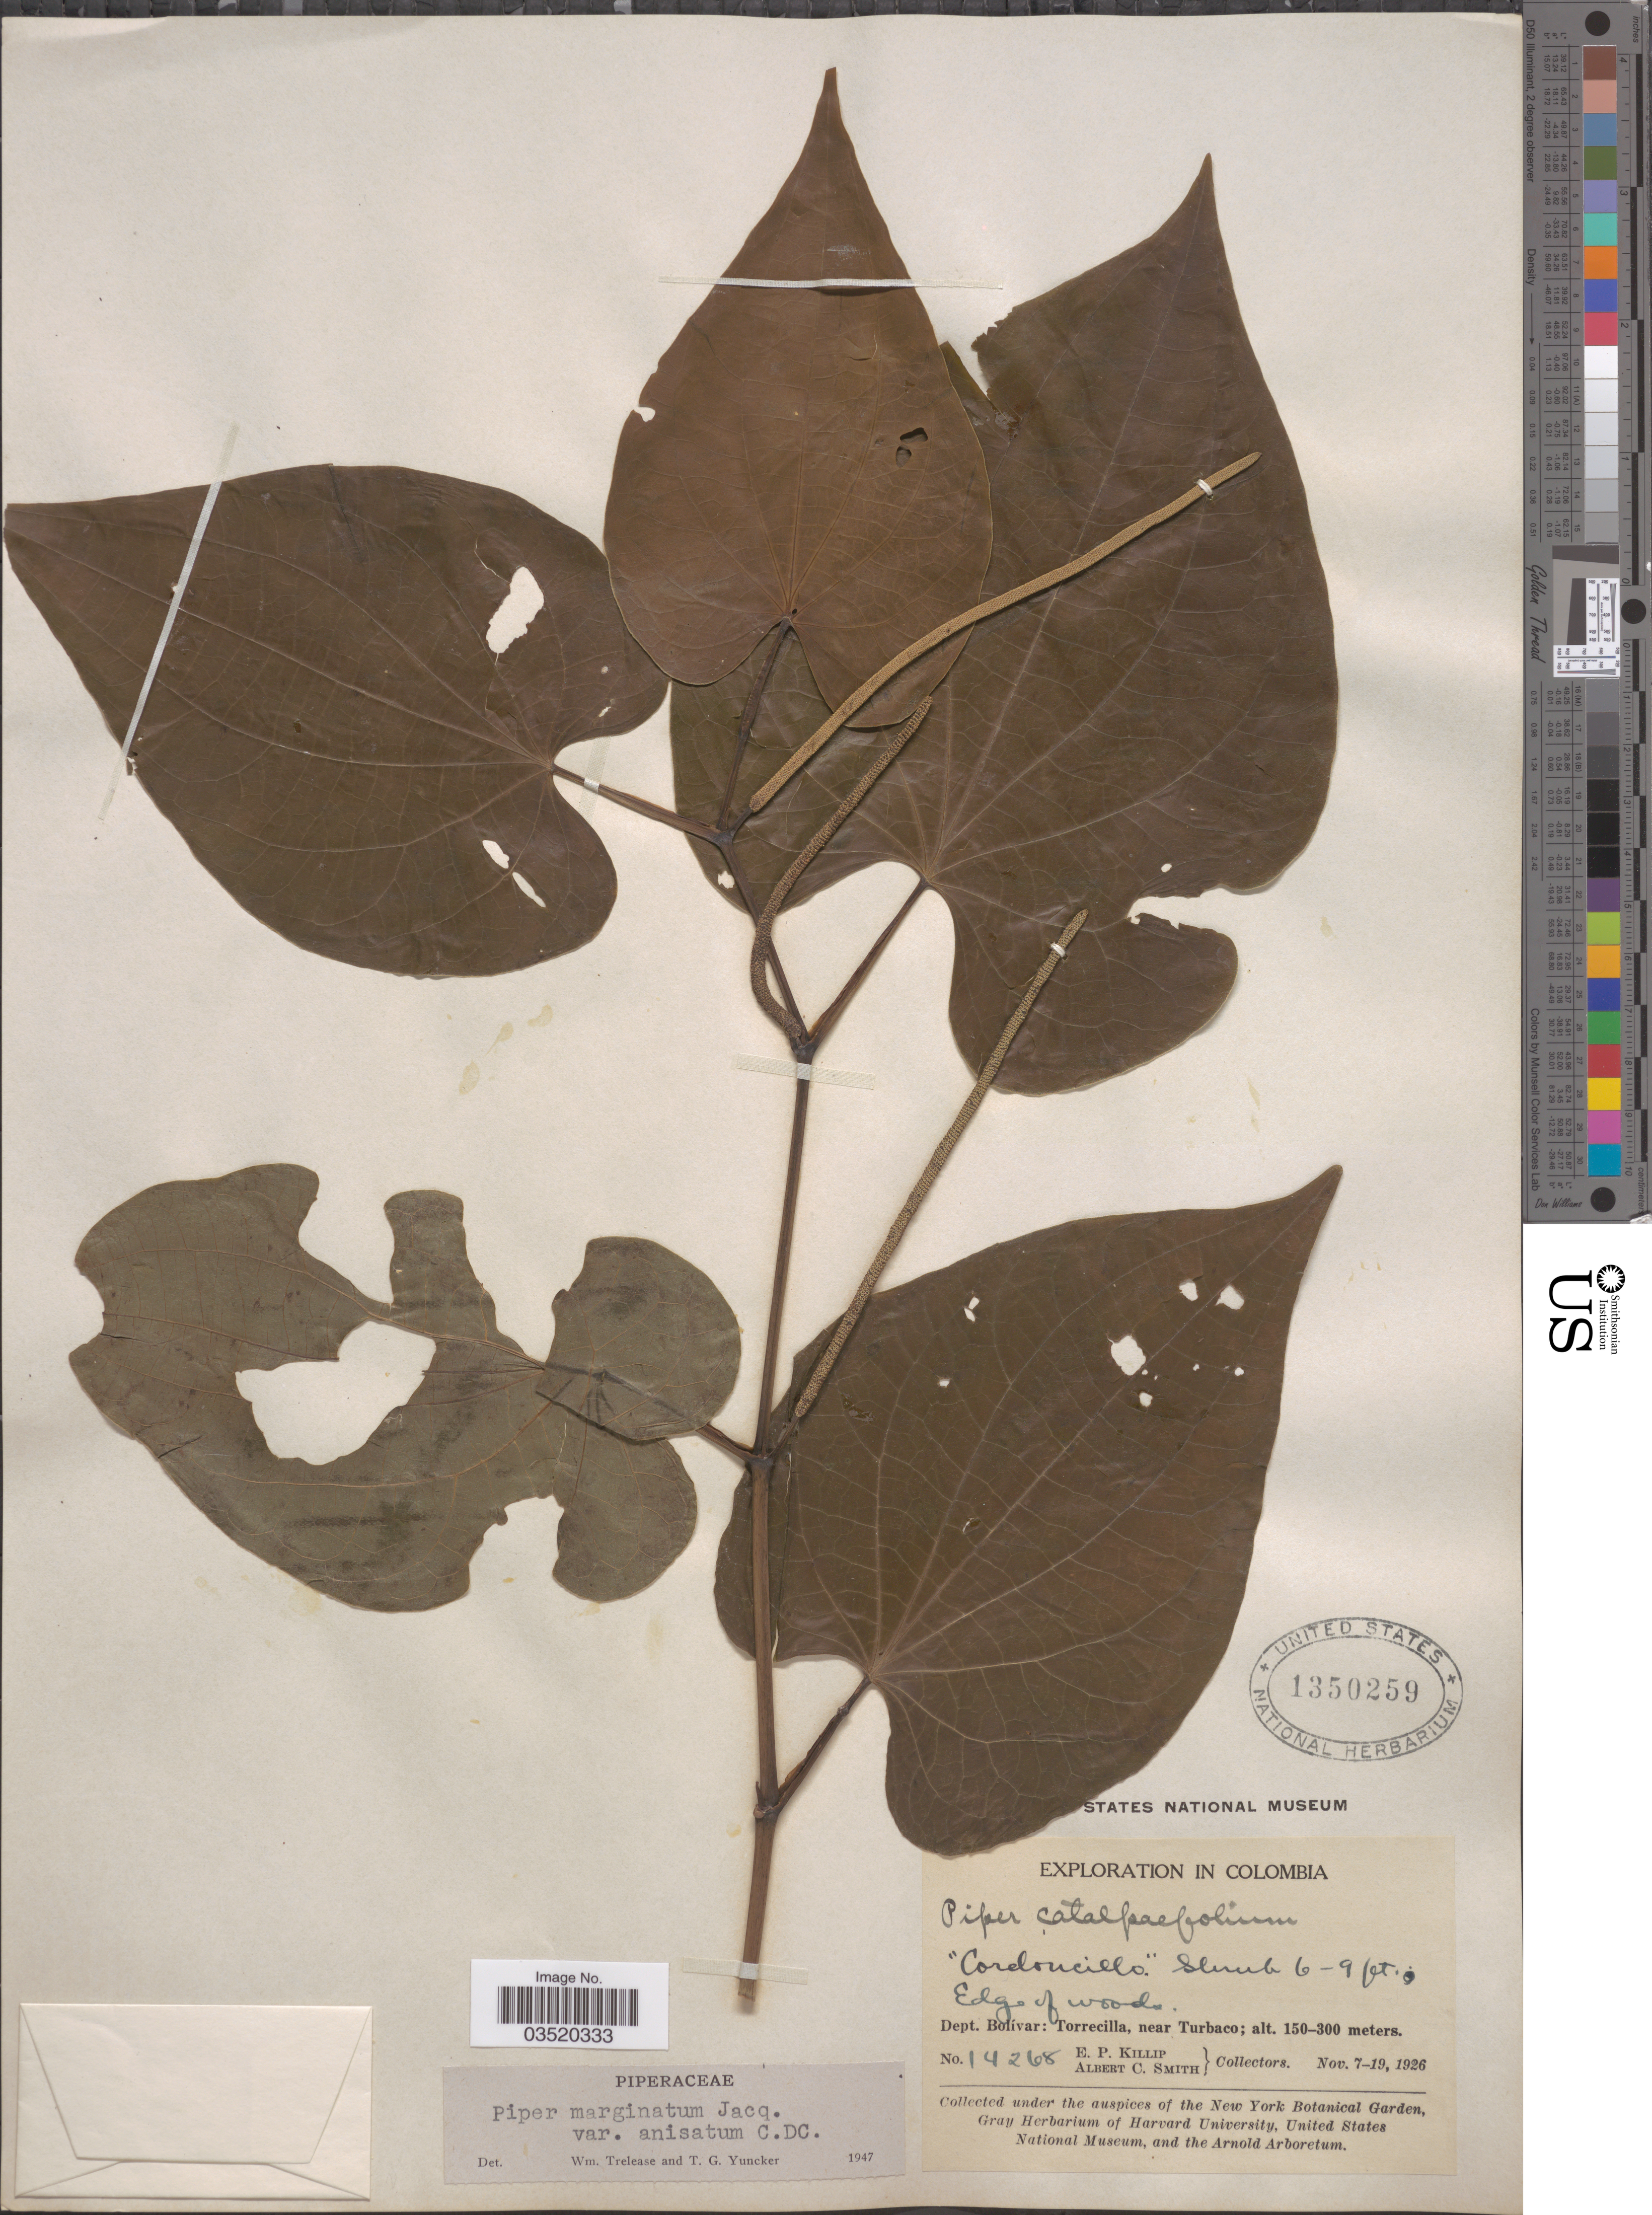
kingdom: Plantae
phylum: Tracheophyta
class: Magnoliopsida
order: Piperales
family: Piperaceae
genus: Piper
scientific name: Piper marginatum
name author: Jacq.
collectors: E. P. Killip & A. C. Smith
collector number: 14268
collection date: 1926-11-07/1926-11-19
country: Colombia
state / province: Bolívar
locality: Dept. Bolívar: Torrecilla, near Turbaco.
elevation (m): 150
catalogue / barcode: US 1350259